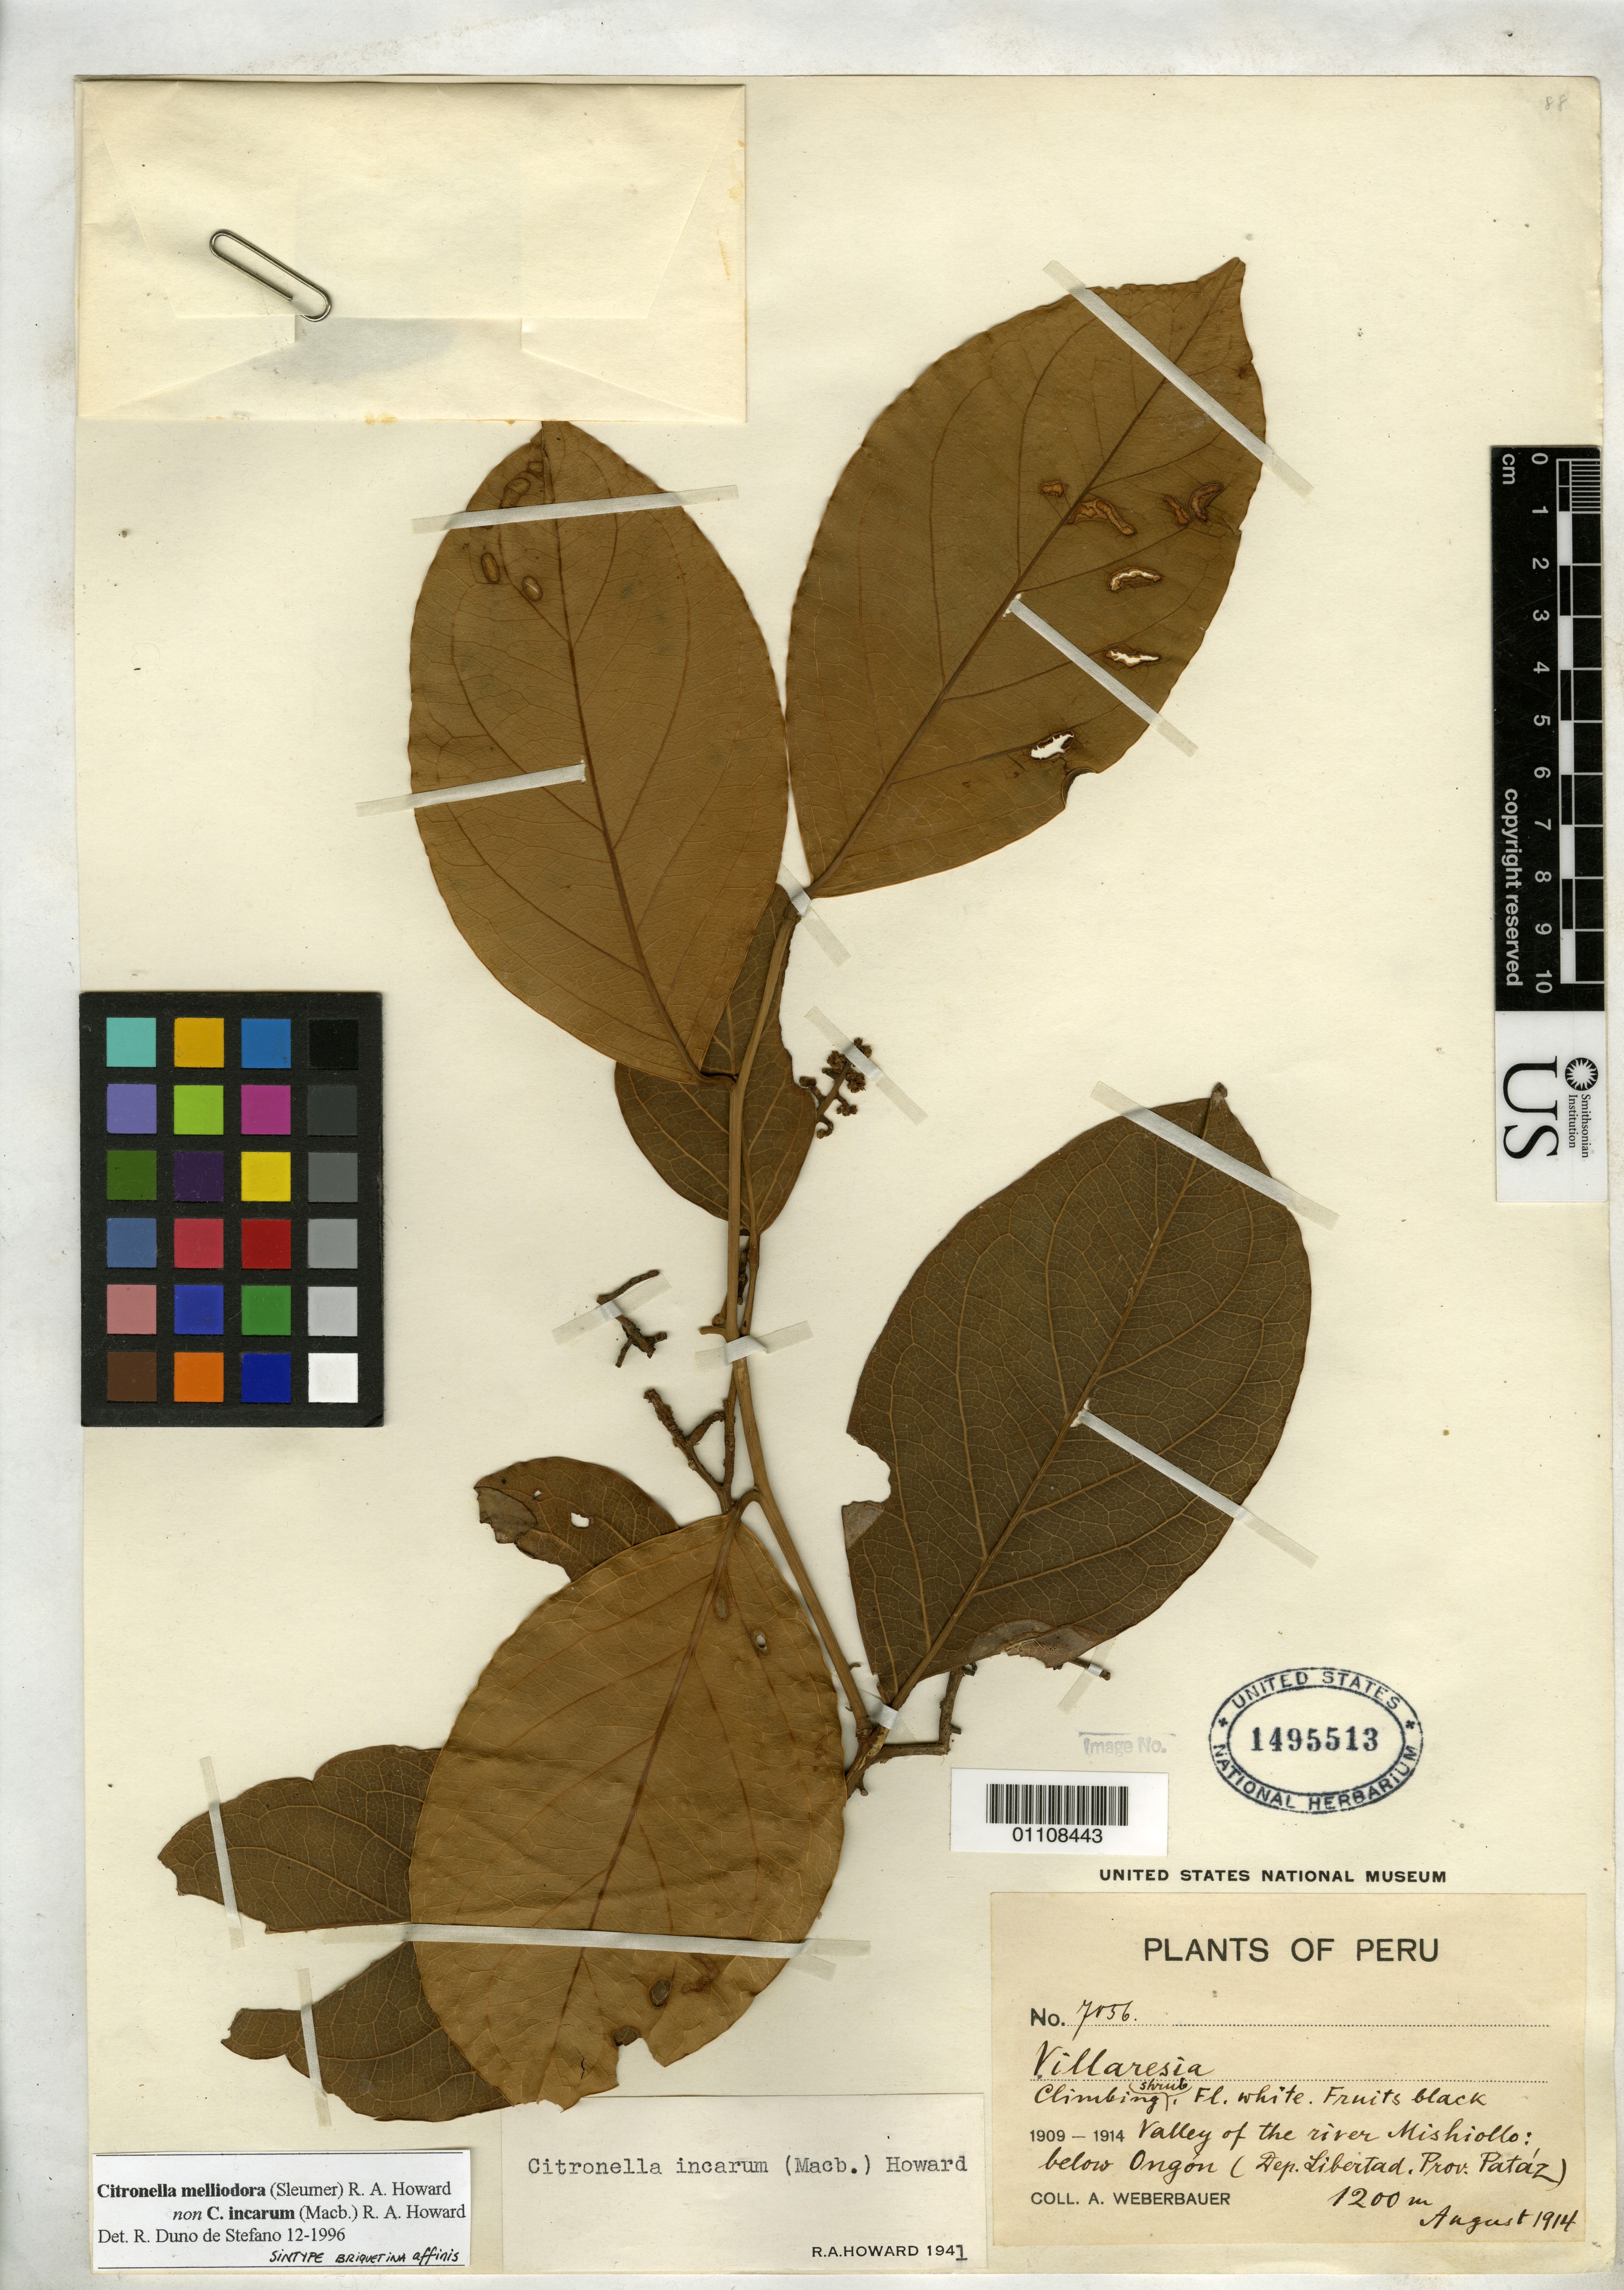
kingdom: Plantae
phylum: Tracheophyta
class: Magnoliopsida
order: Cardiopteridales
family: Cardiopteridaceae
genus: Briquetina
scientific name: Briquetina affinis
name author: Standl. ex Sleumer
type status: Syntype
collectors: A. Weberbauer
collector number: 7056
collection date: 1914-08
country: Peru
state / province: La Libertad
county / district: Pataz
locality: River Mishiollo, below Ongon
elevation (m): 366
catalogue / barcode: US 1495513